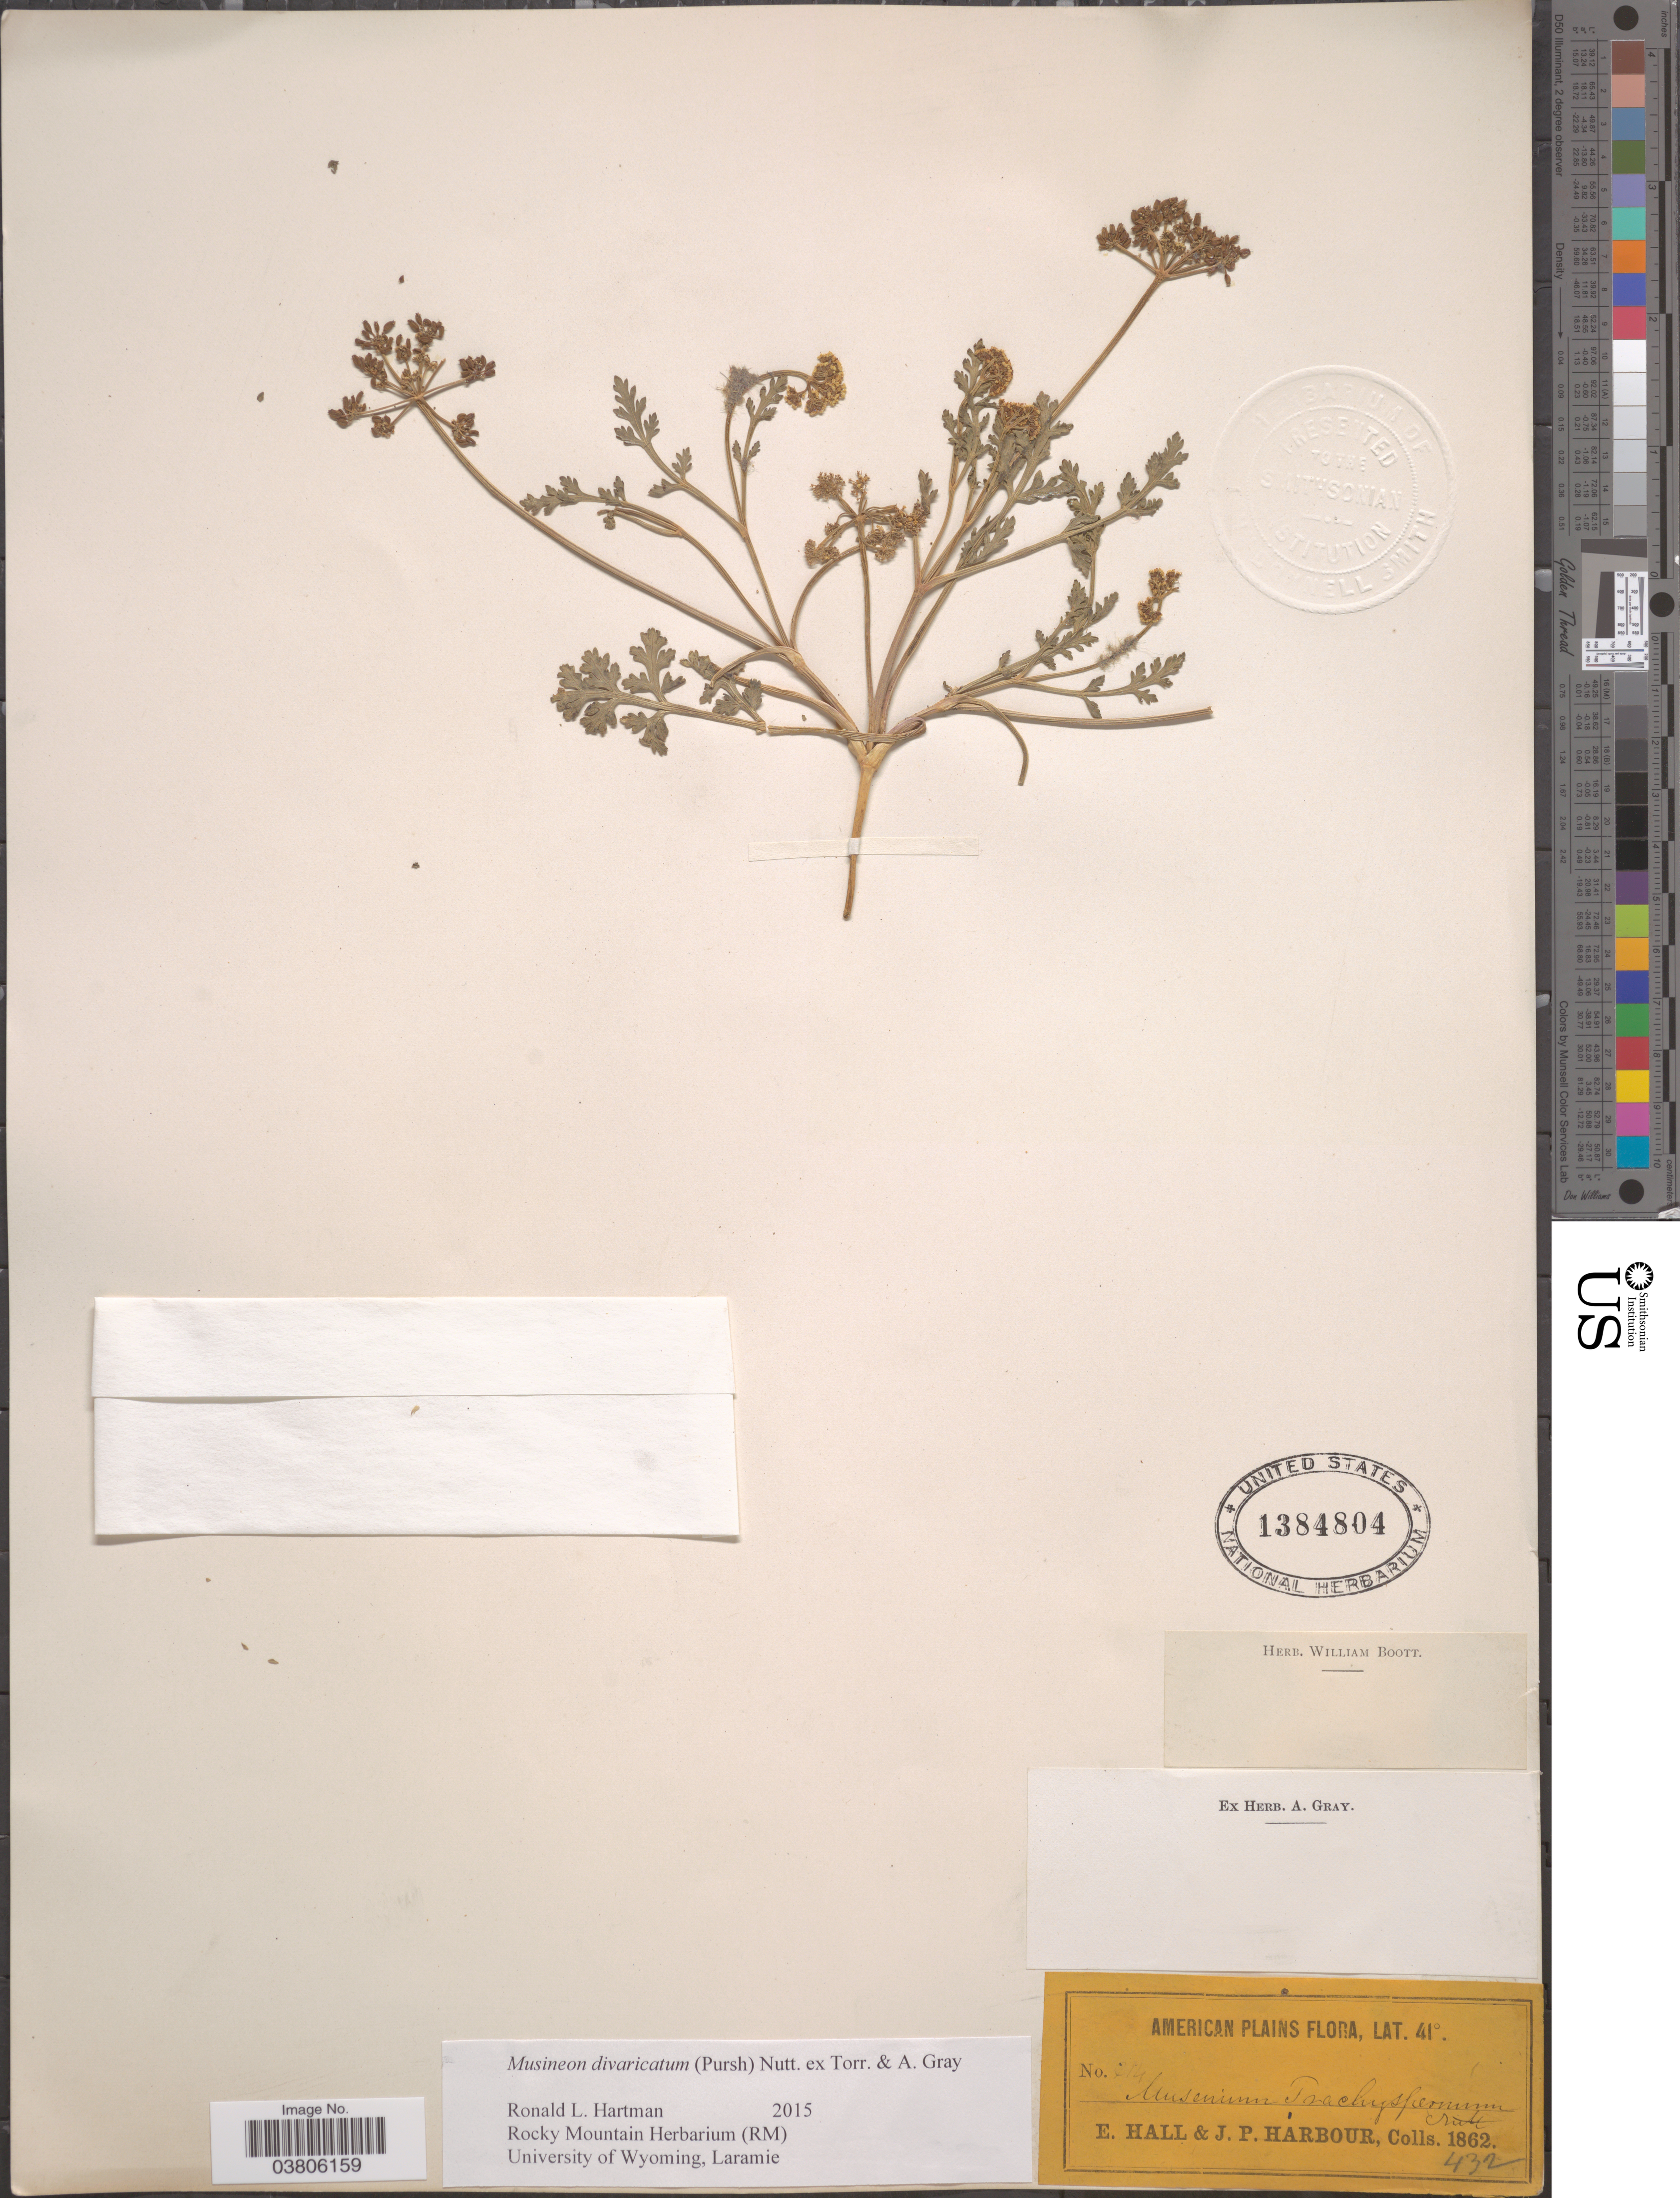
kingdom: Plantae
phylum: Tracheophyta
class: Magnoliopsida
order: Apiales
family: Apiaceae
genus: Musineon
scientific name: Musineon divaricatum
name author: (Pursh) Nutt.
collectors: E. Hall & J. Harbour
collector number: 214*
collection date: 1862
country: United States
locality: American Plains.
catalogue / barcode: US 1384804